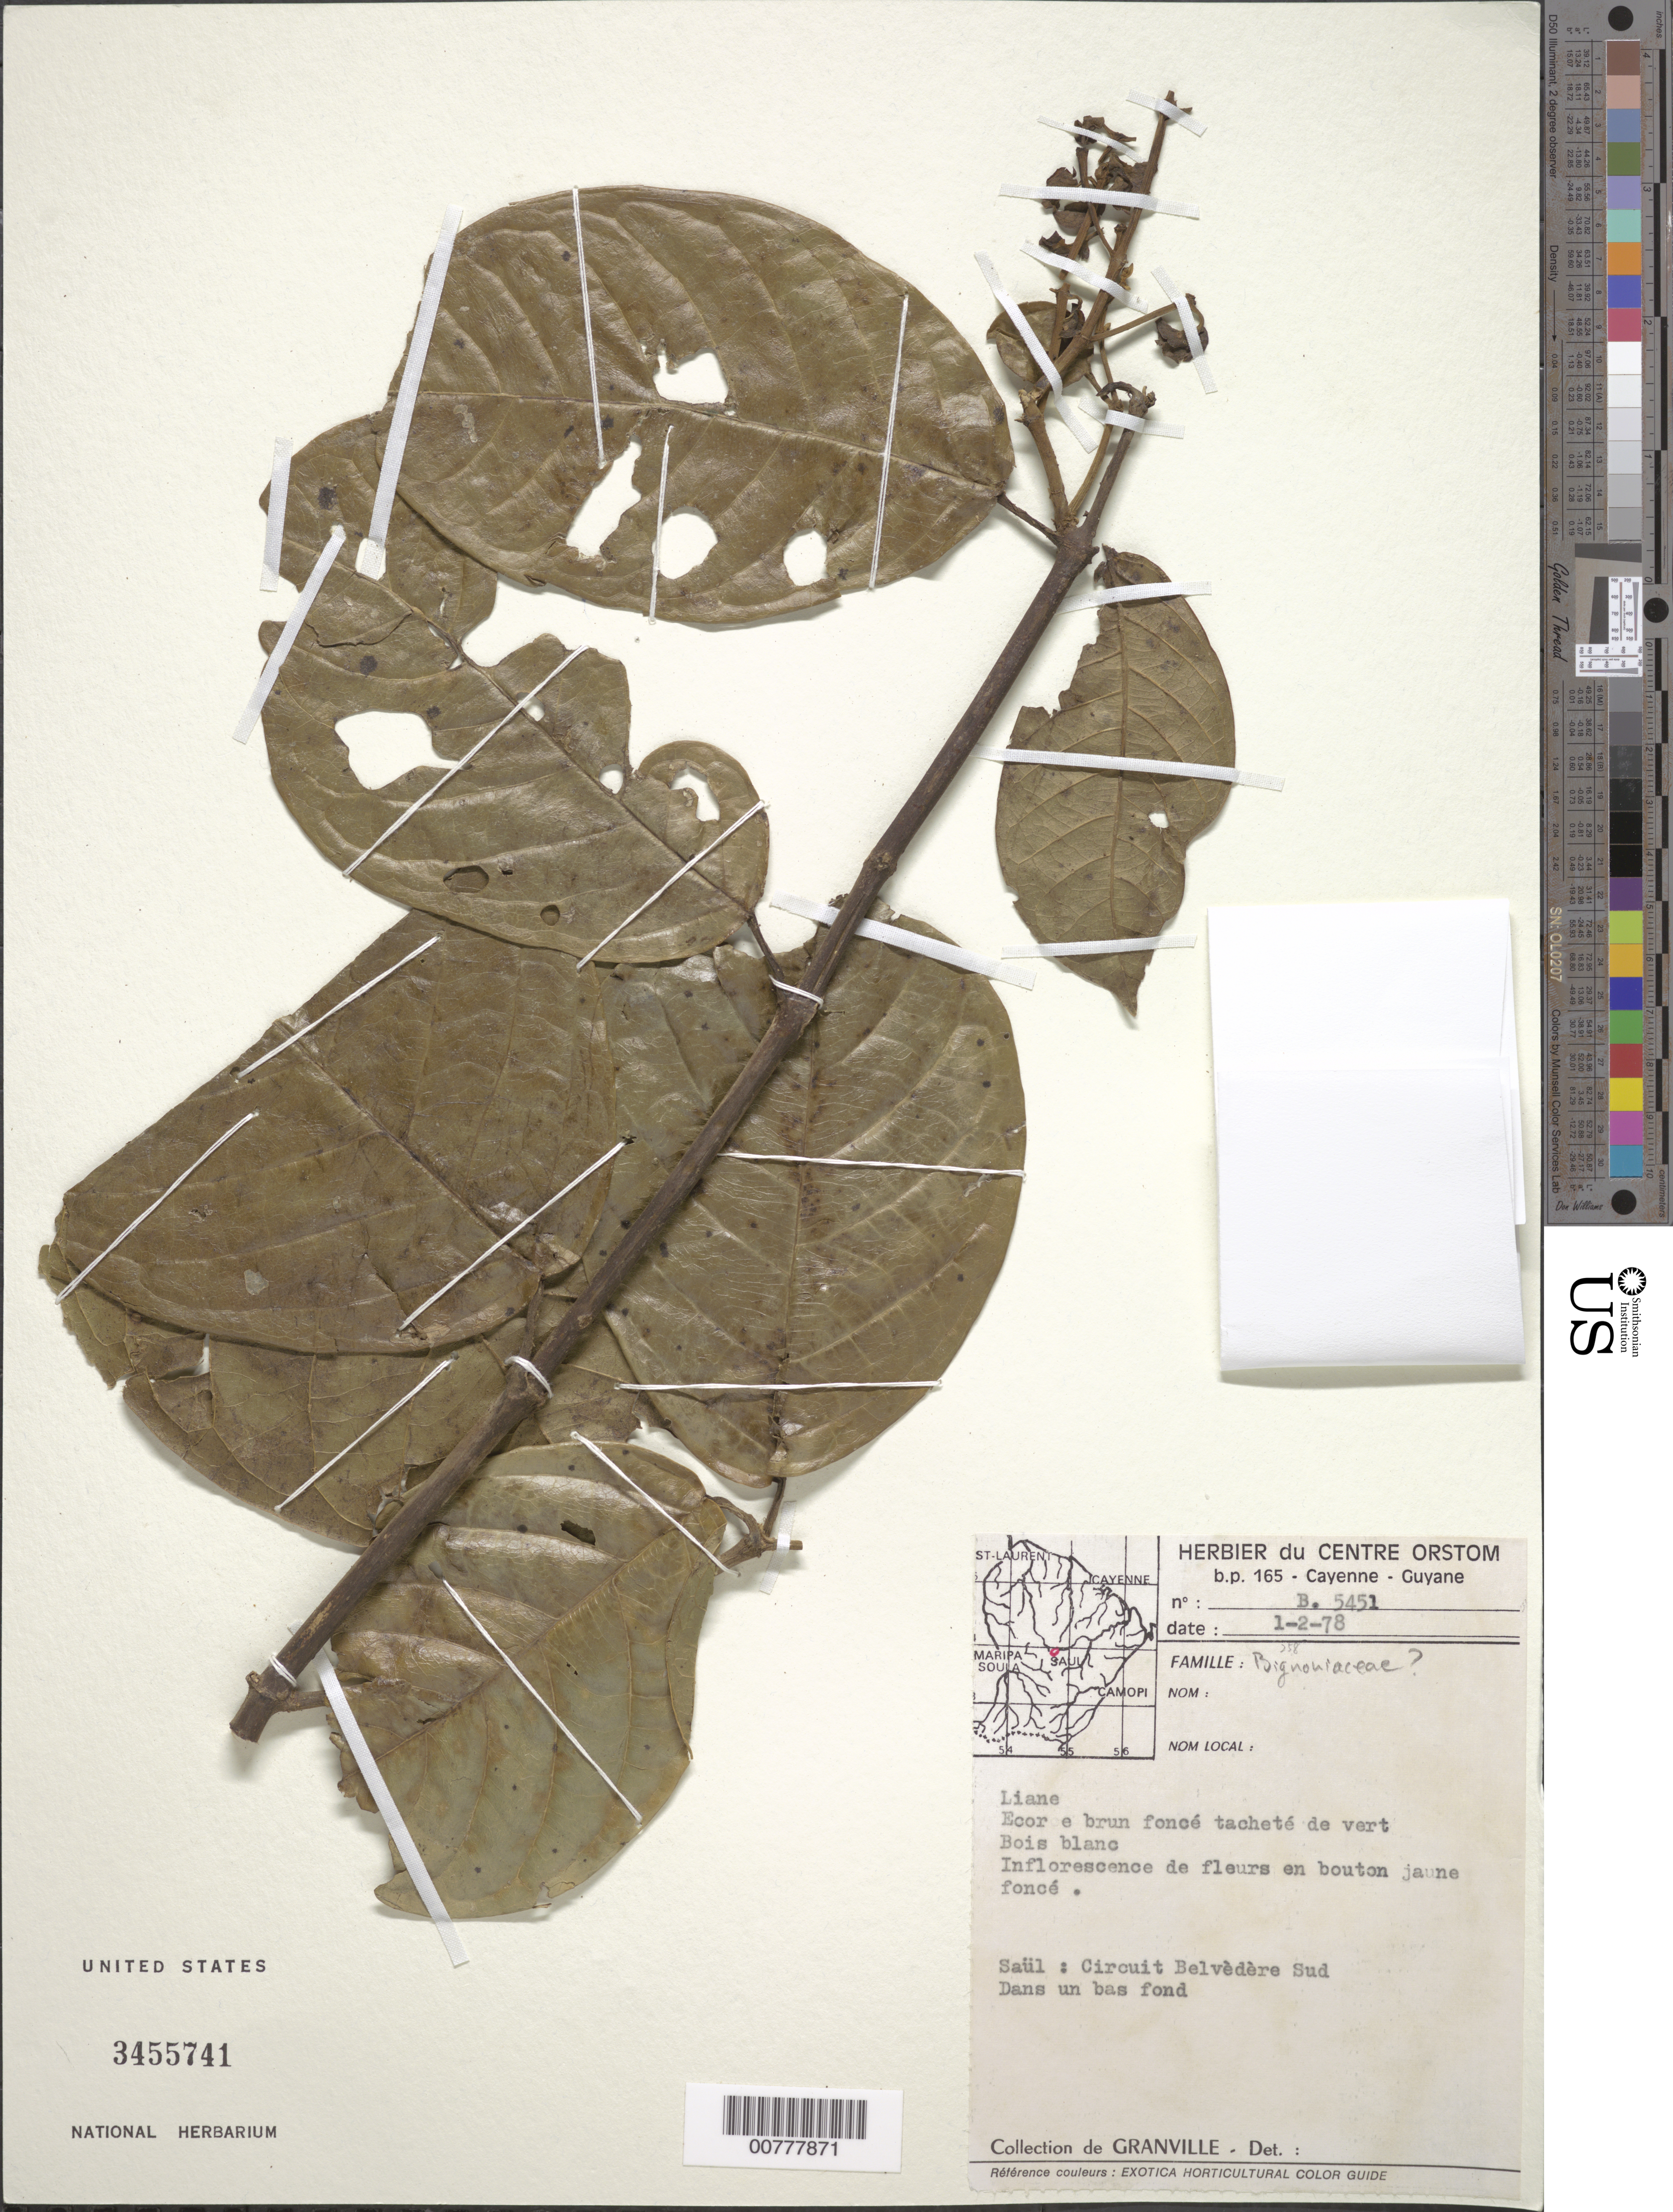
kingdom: Plantae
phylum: Tracheophyta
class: Magnoliopsida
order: Lamiales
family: Bignoniaceae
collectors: J.-J. de Granville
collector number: B 5451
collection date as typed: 1-Feb-78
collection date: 1978-02-01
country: French Guiana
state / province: Saint-Laurent-du-Maroni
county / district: Saül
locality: Saül, Circuit Belvedere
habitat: Dans un bas fond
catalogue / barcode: US 3455741